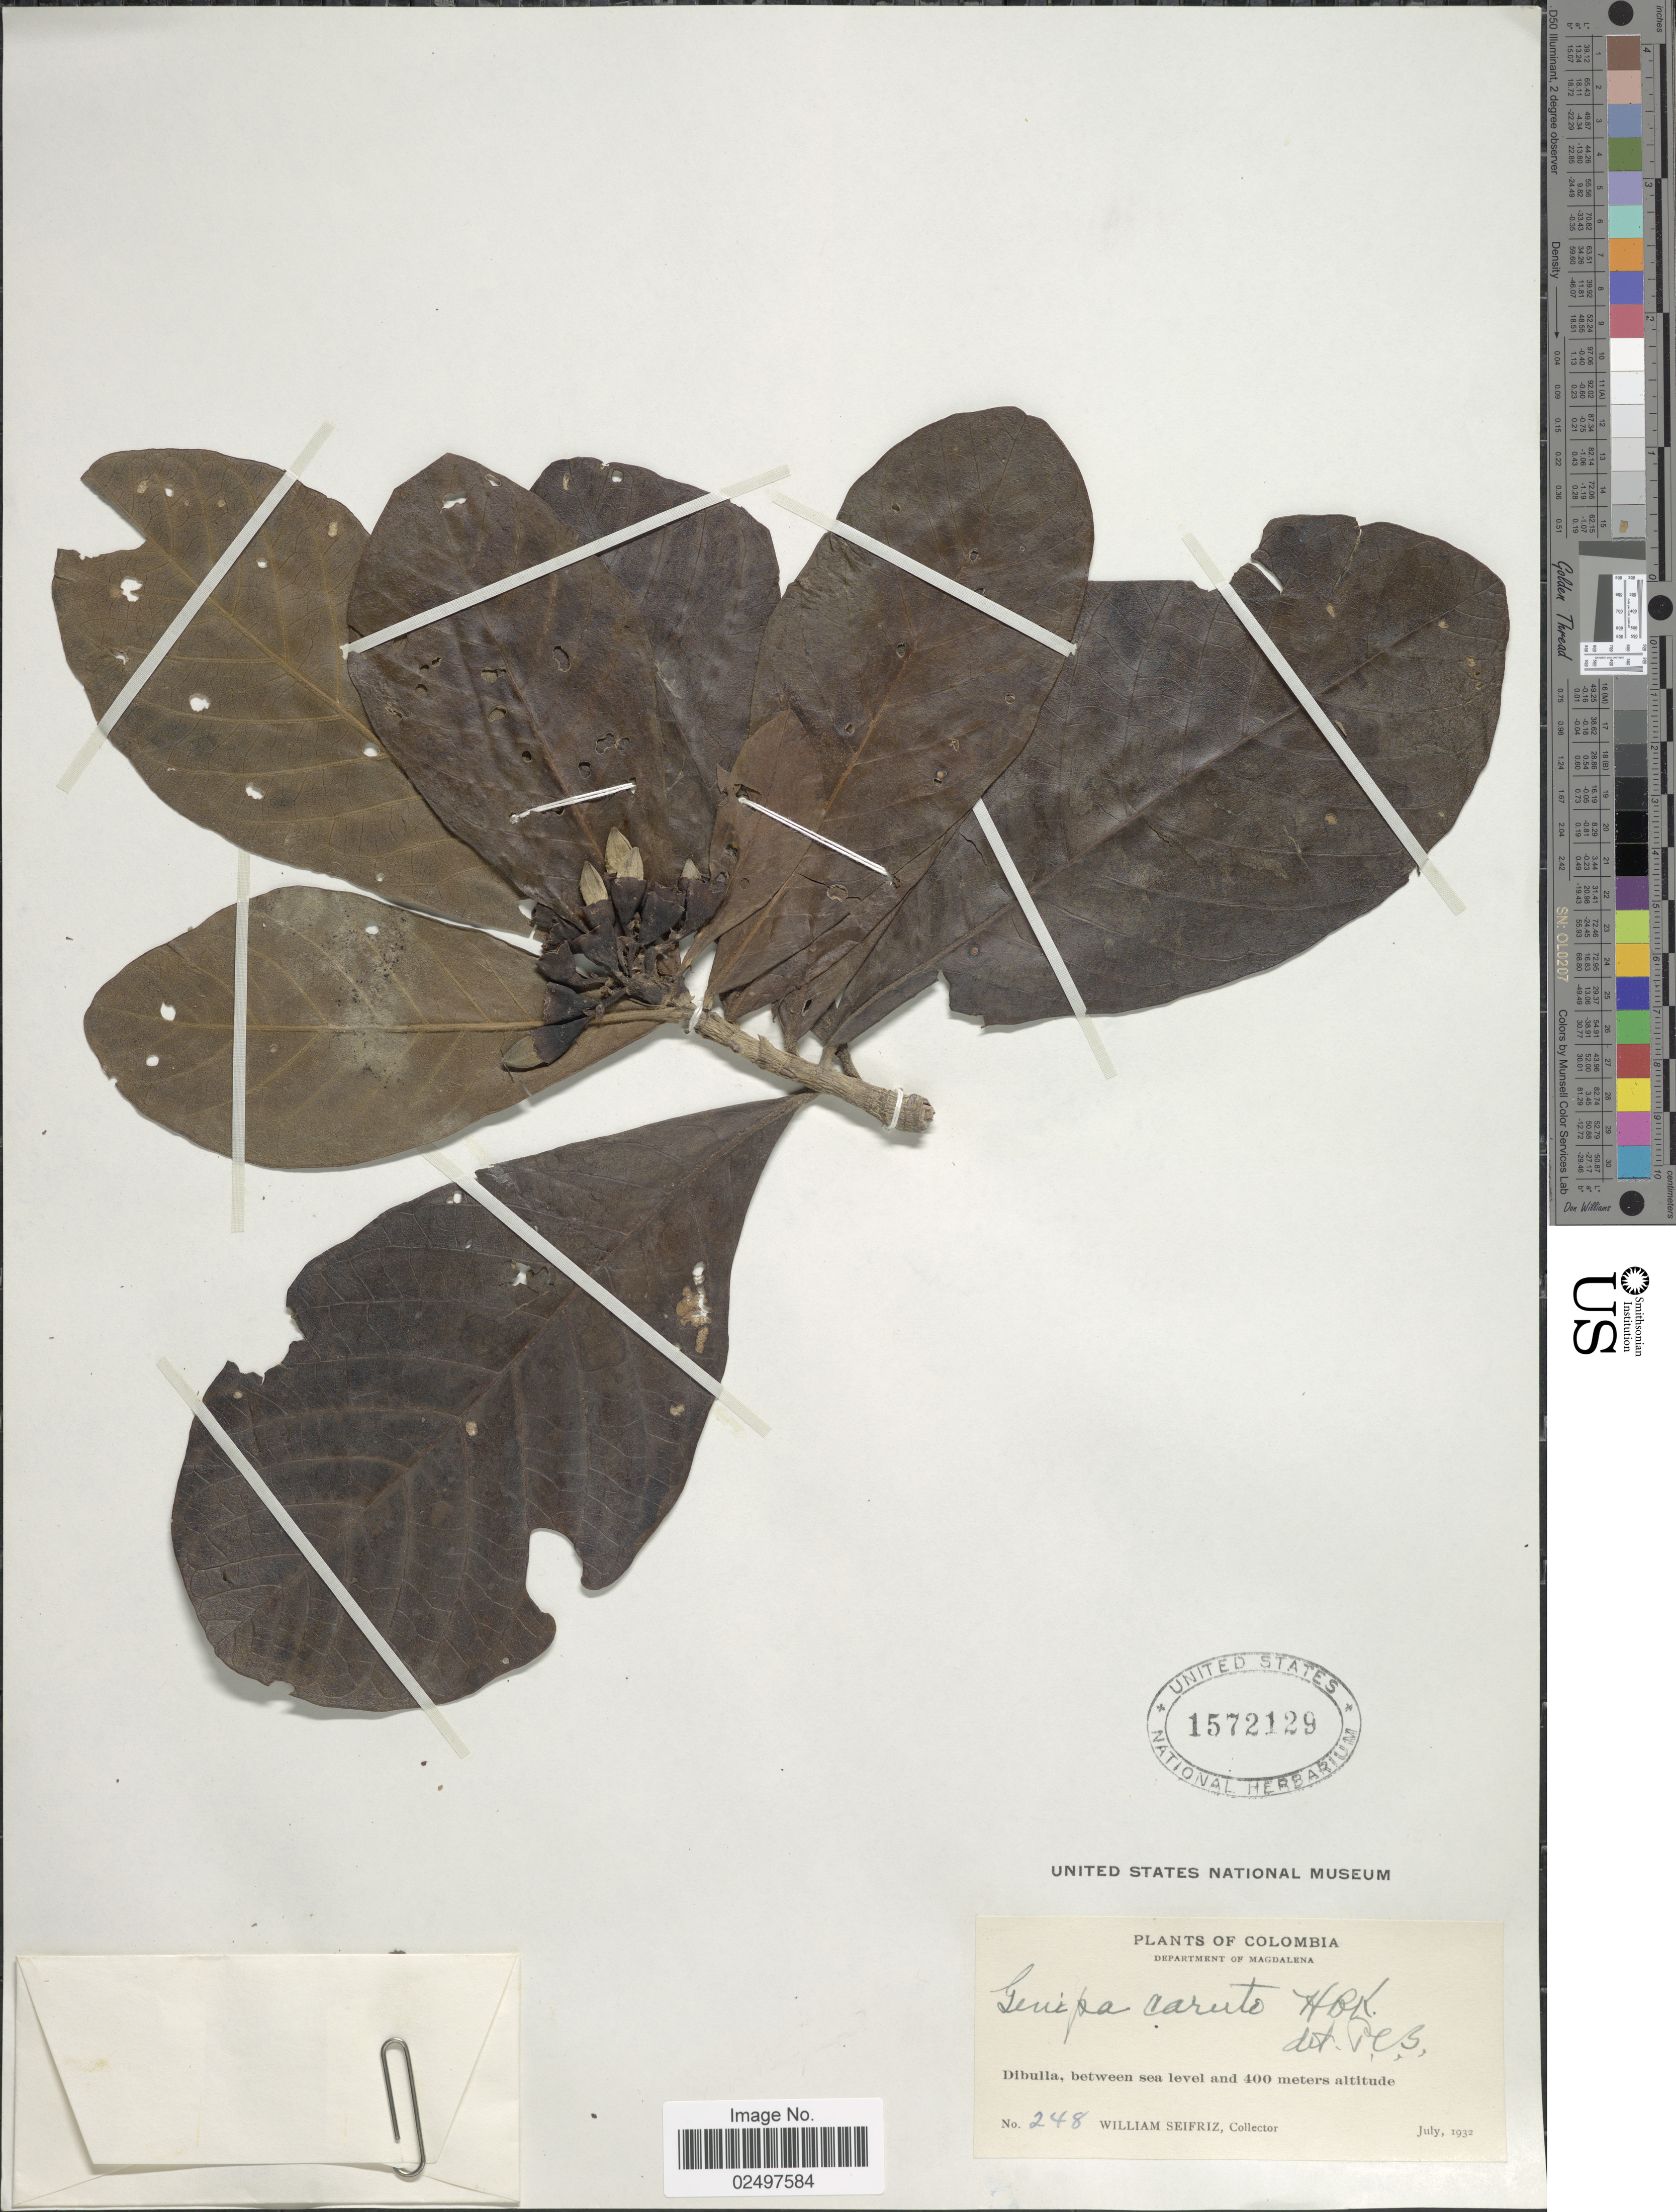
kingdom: Plantae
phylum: Tracheophyta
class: Magnoliopsida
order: Gentianales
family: Rubiaceae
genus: Genipa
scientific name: Genipa americana var. caruto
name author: (Kunth) K. Schum.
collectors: W. Seifriz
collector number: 248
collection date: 1932-07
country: Colombia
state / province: Magdalena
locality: Department of Magdalena. Dibulla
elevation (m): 400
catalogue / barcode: US 1572129